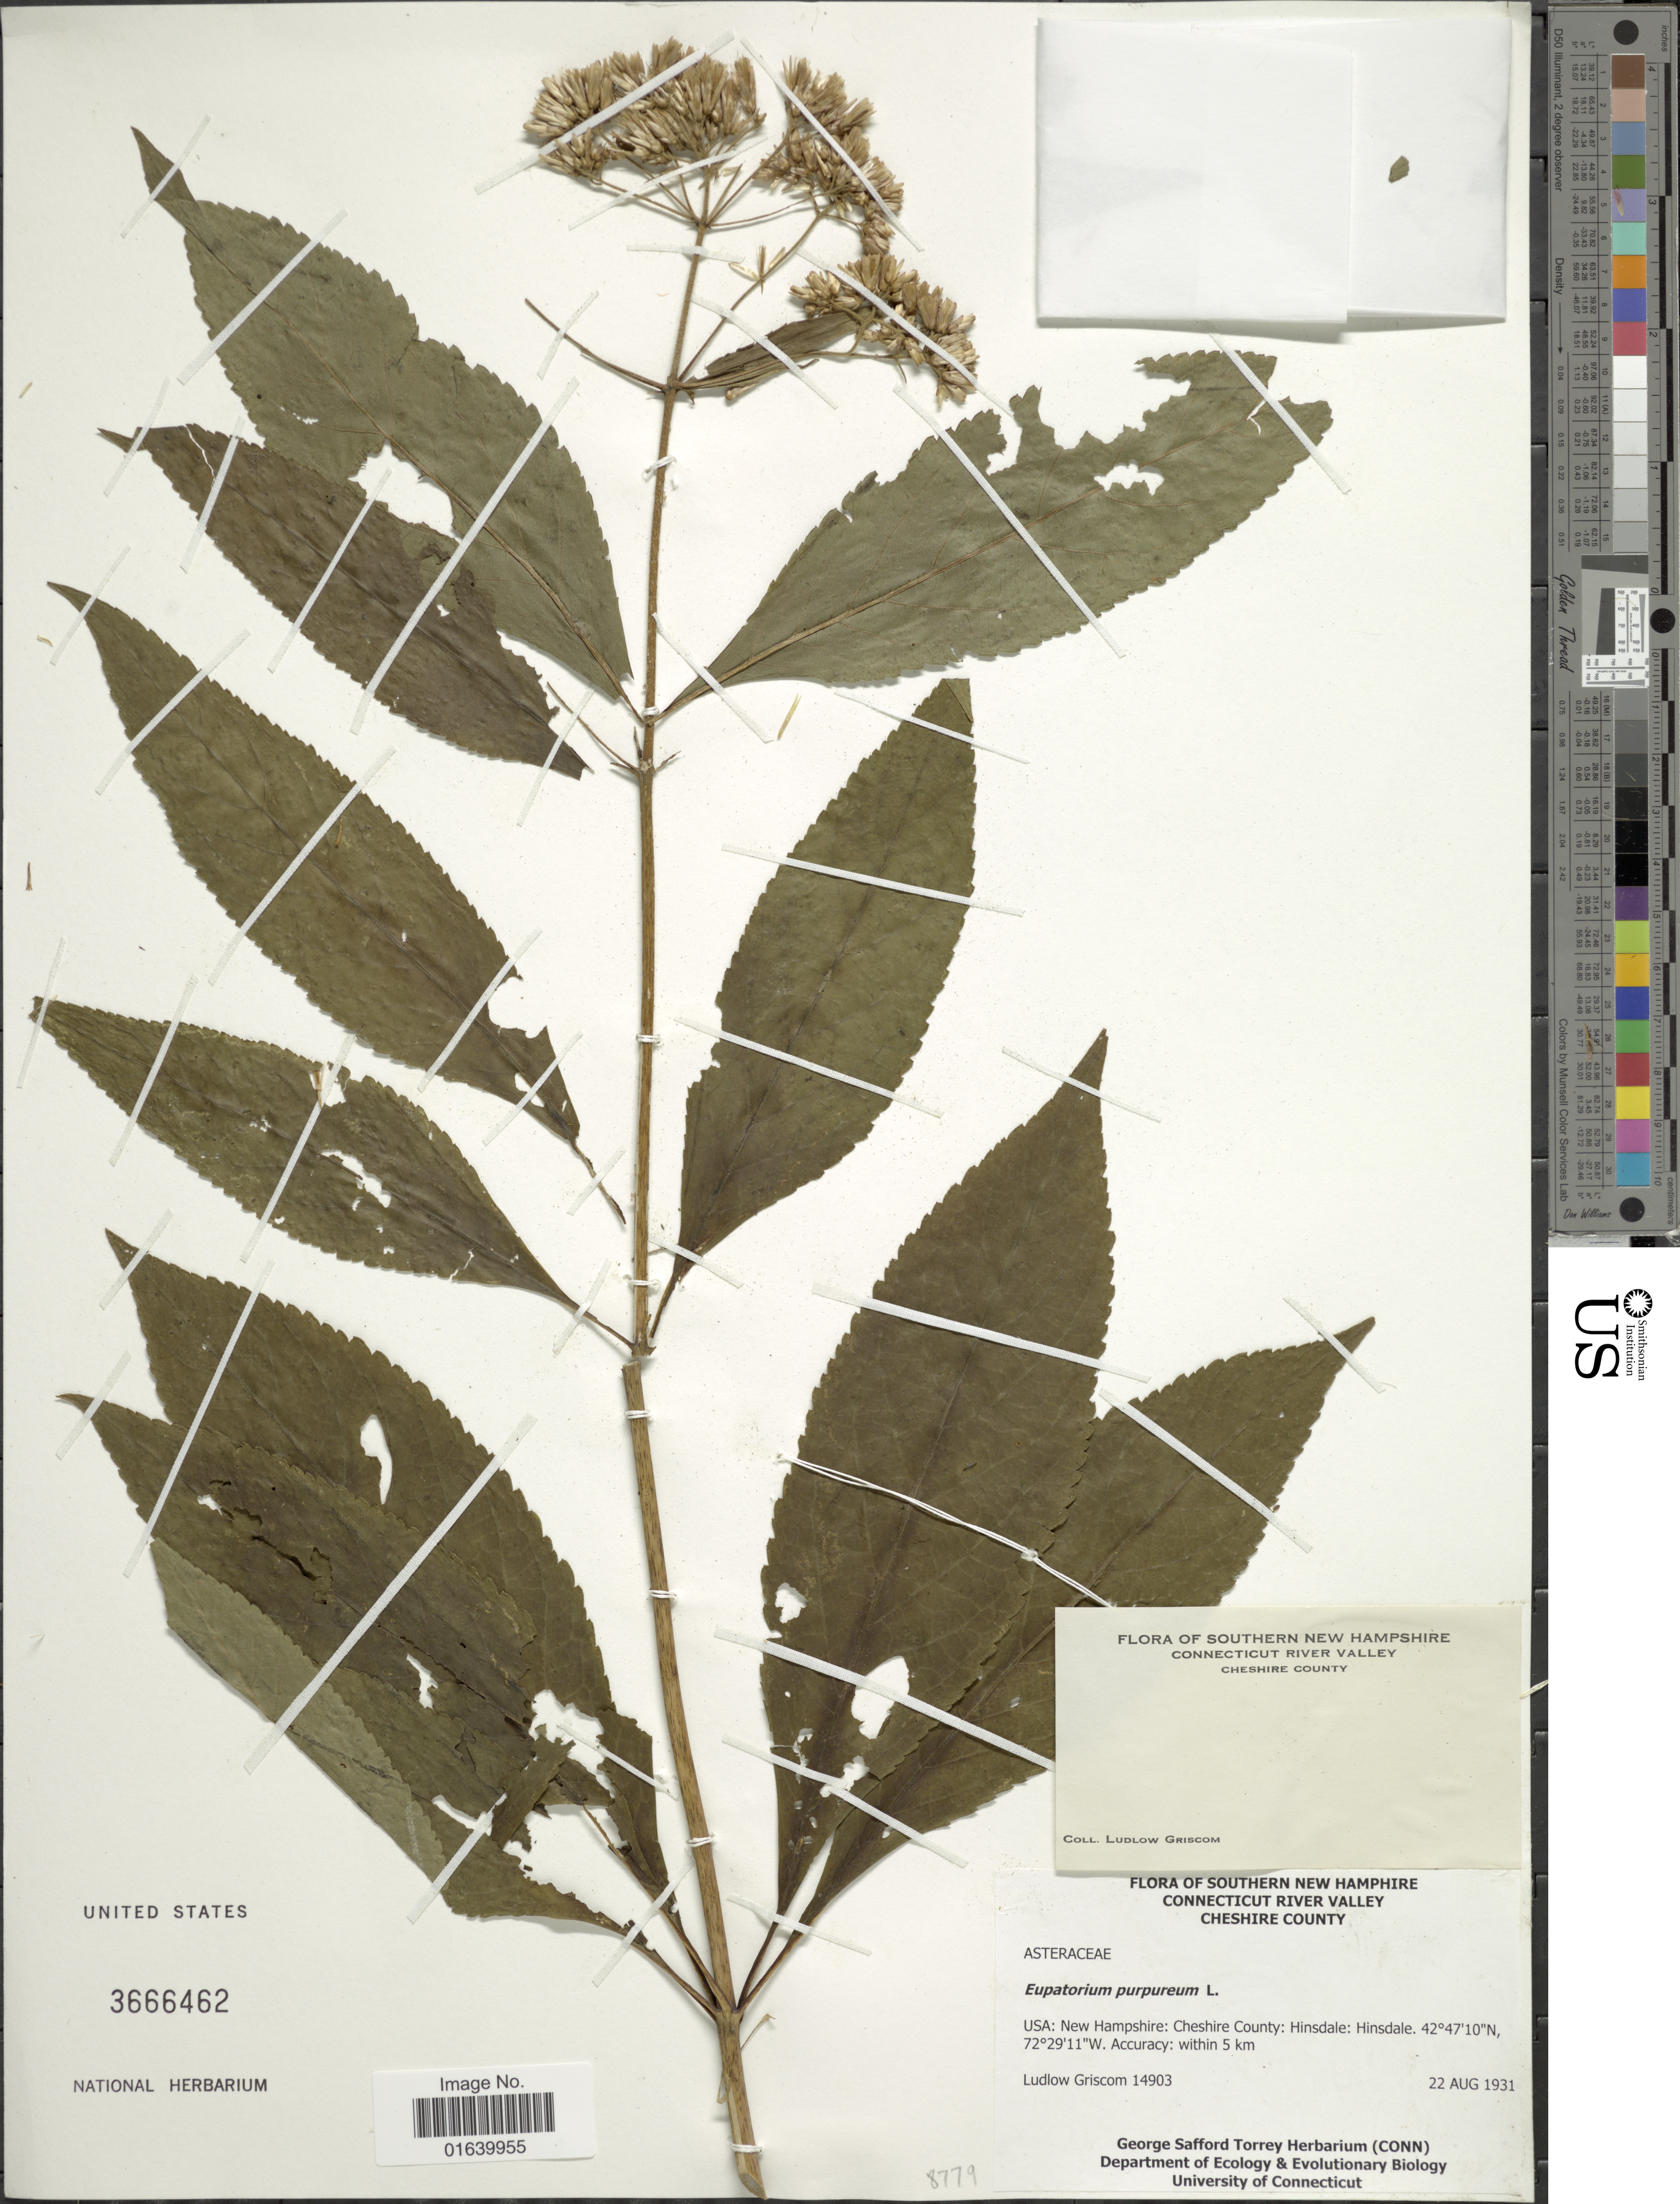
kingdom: Plantae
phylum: Tracheophyta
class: Magnoliopsida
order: Asterales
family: Asteraceae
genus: Eupatorium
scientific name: Eupatorium purpureum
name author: (L.) E.E. Lamont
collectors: L. Griscom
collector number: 14903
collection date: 1931-08-22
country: United States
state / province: New Hampshire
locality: Southern New Hamphire Connecticut River Valley, Cheshire County, USA: New Hampshire: Cheshire County: Hinsdale: Hinsdale. within 5 km.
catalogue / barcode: US 3666462